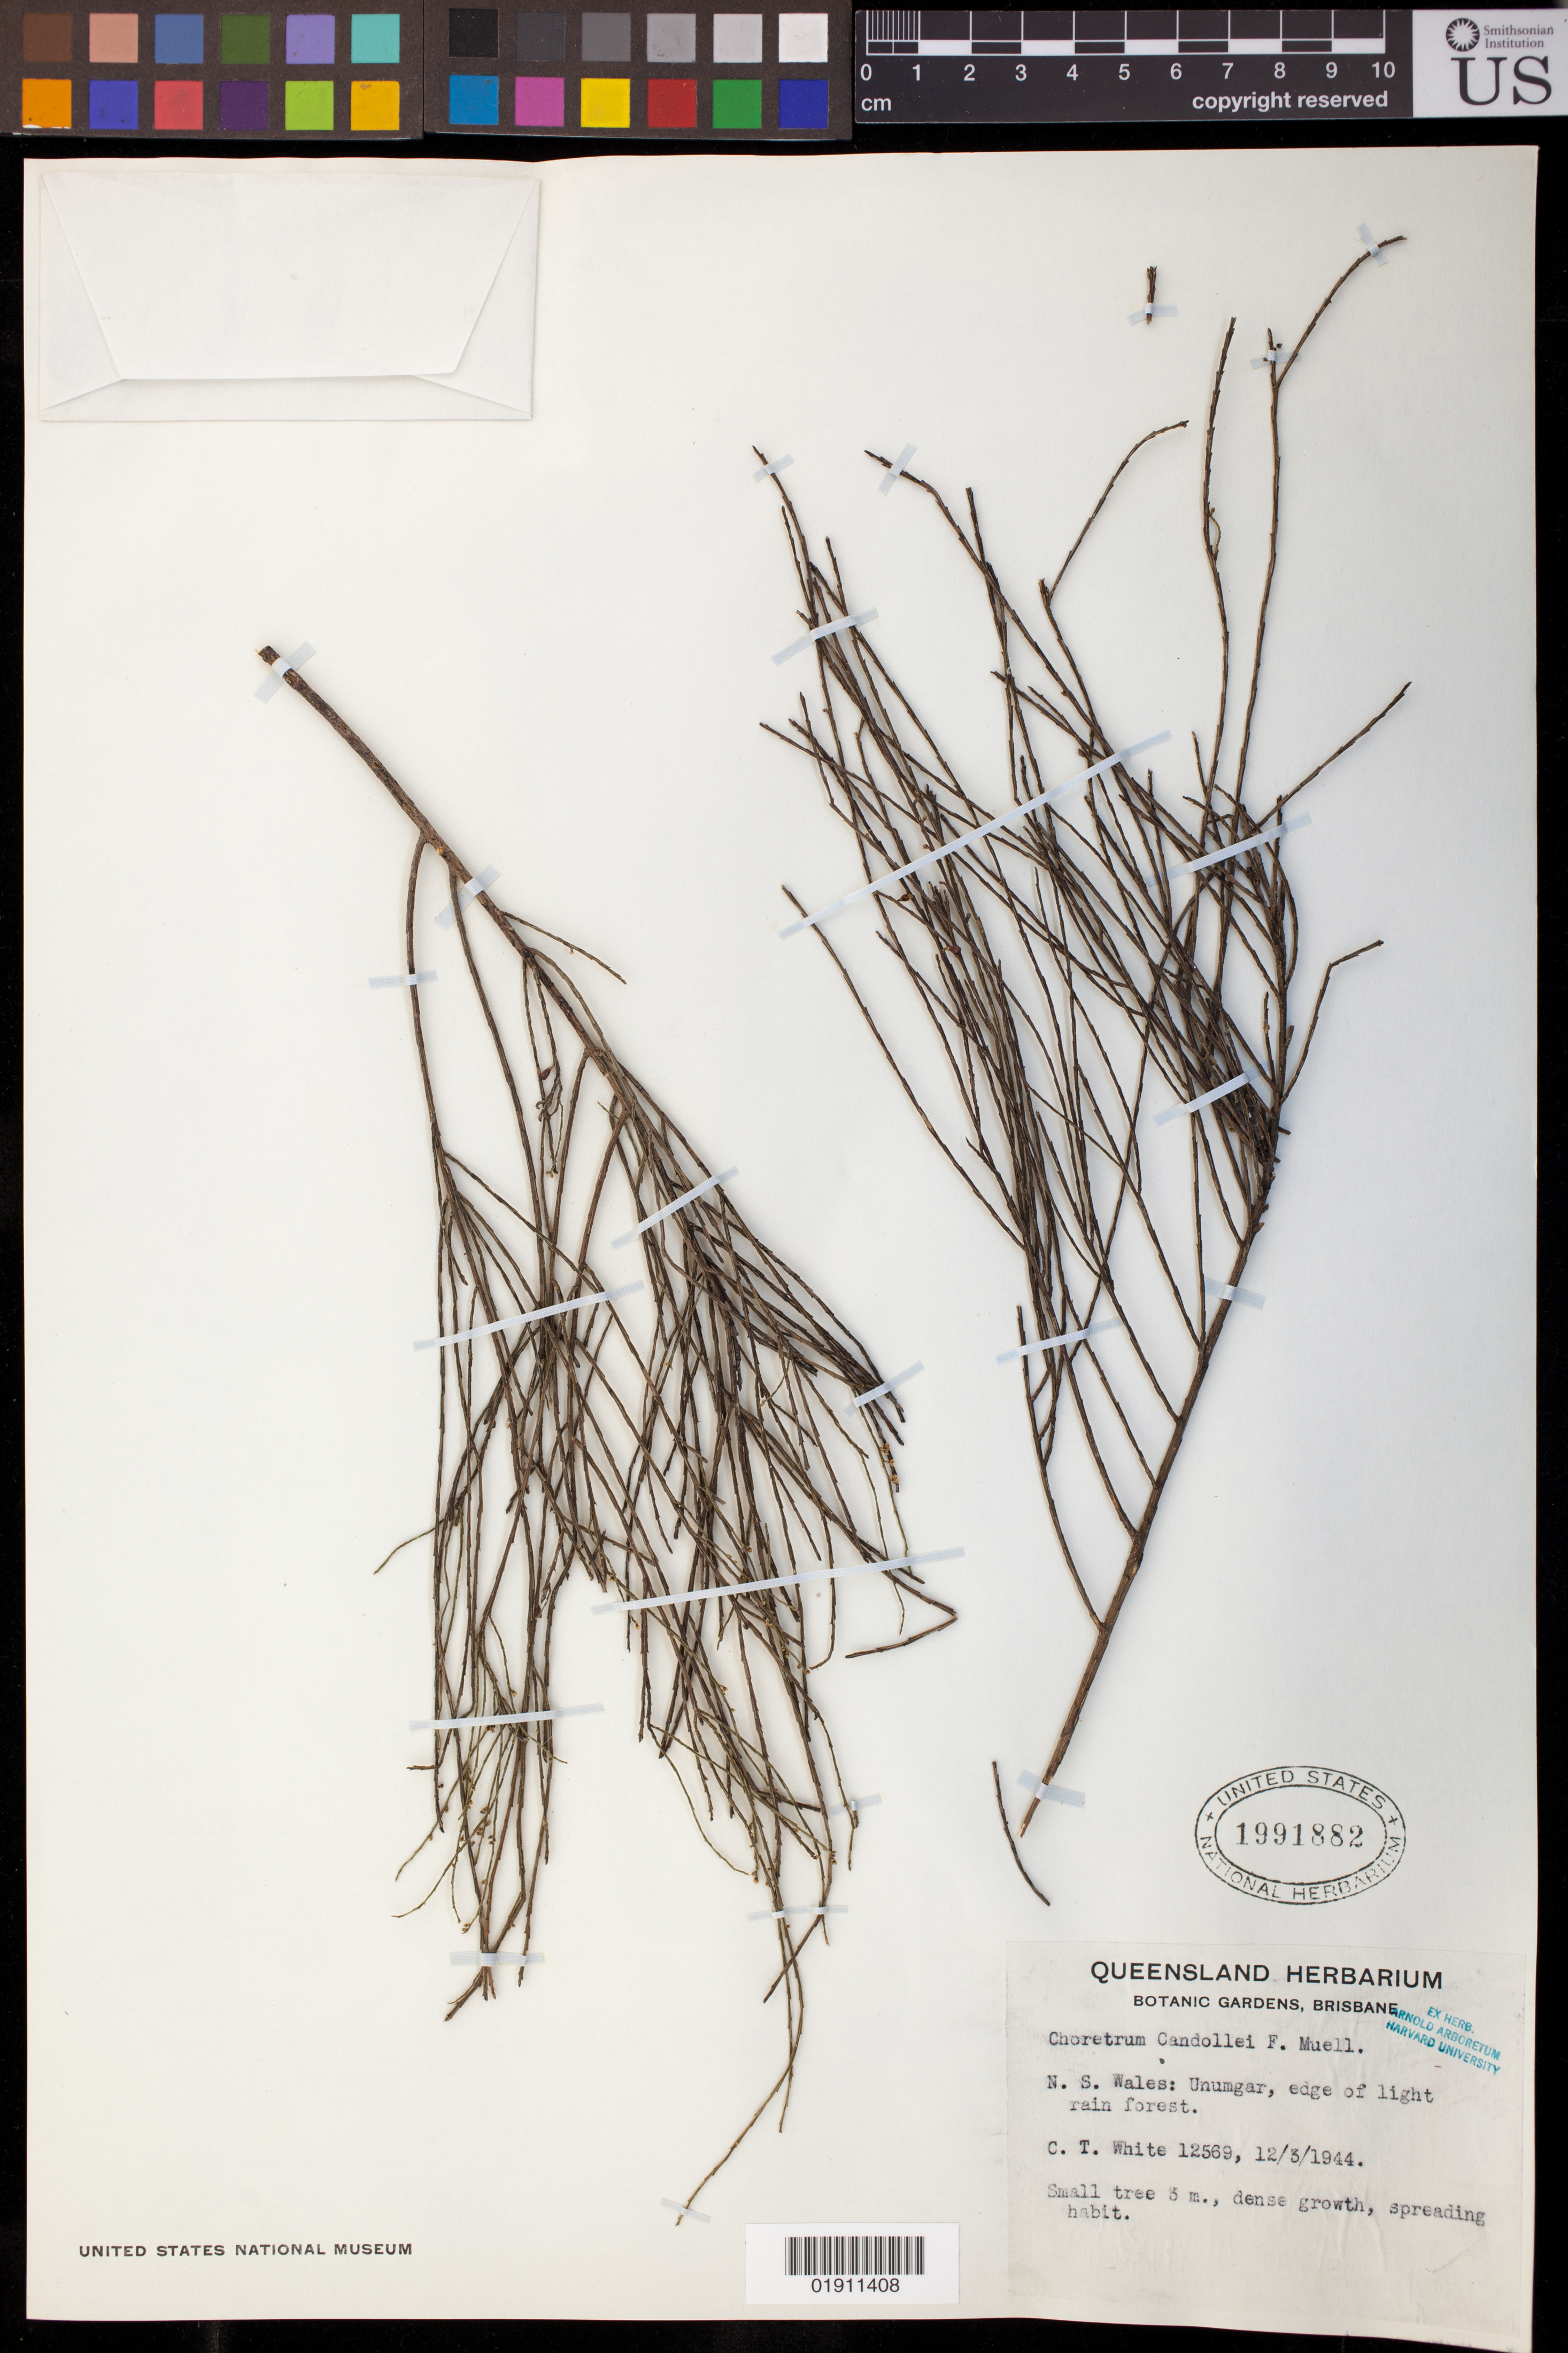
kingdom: Plantae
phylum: Tracheophyta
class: Magnoliopsida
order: Santalales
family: Amphorogynaceae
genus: Choretrum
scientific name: Choretrum candollei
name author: F. Muell. ex Benth.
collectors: C. T. White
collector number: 12569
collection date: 1944-12-03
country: Australia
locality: N. S. Wales: Unumgar, edge of light rain forest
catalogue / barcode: US 1991882